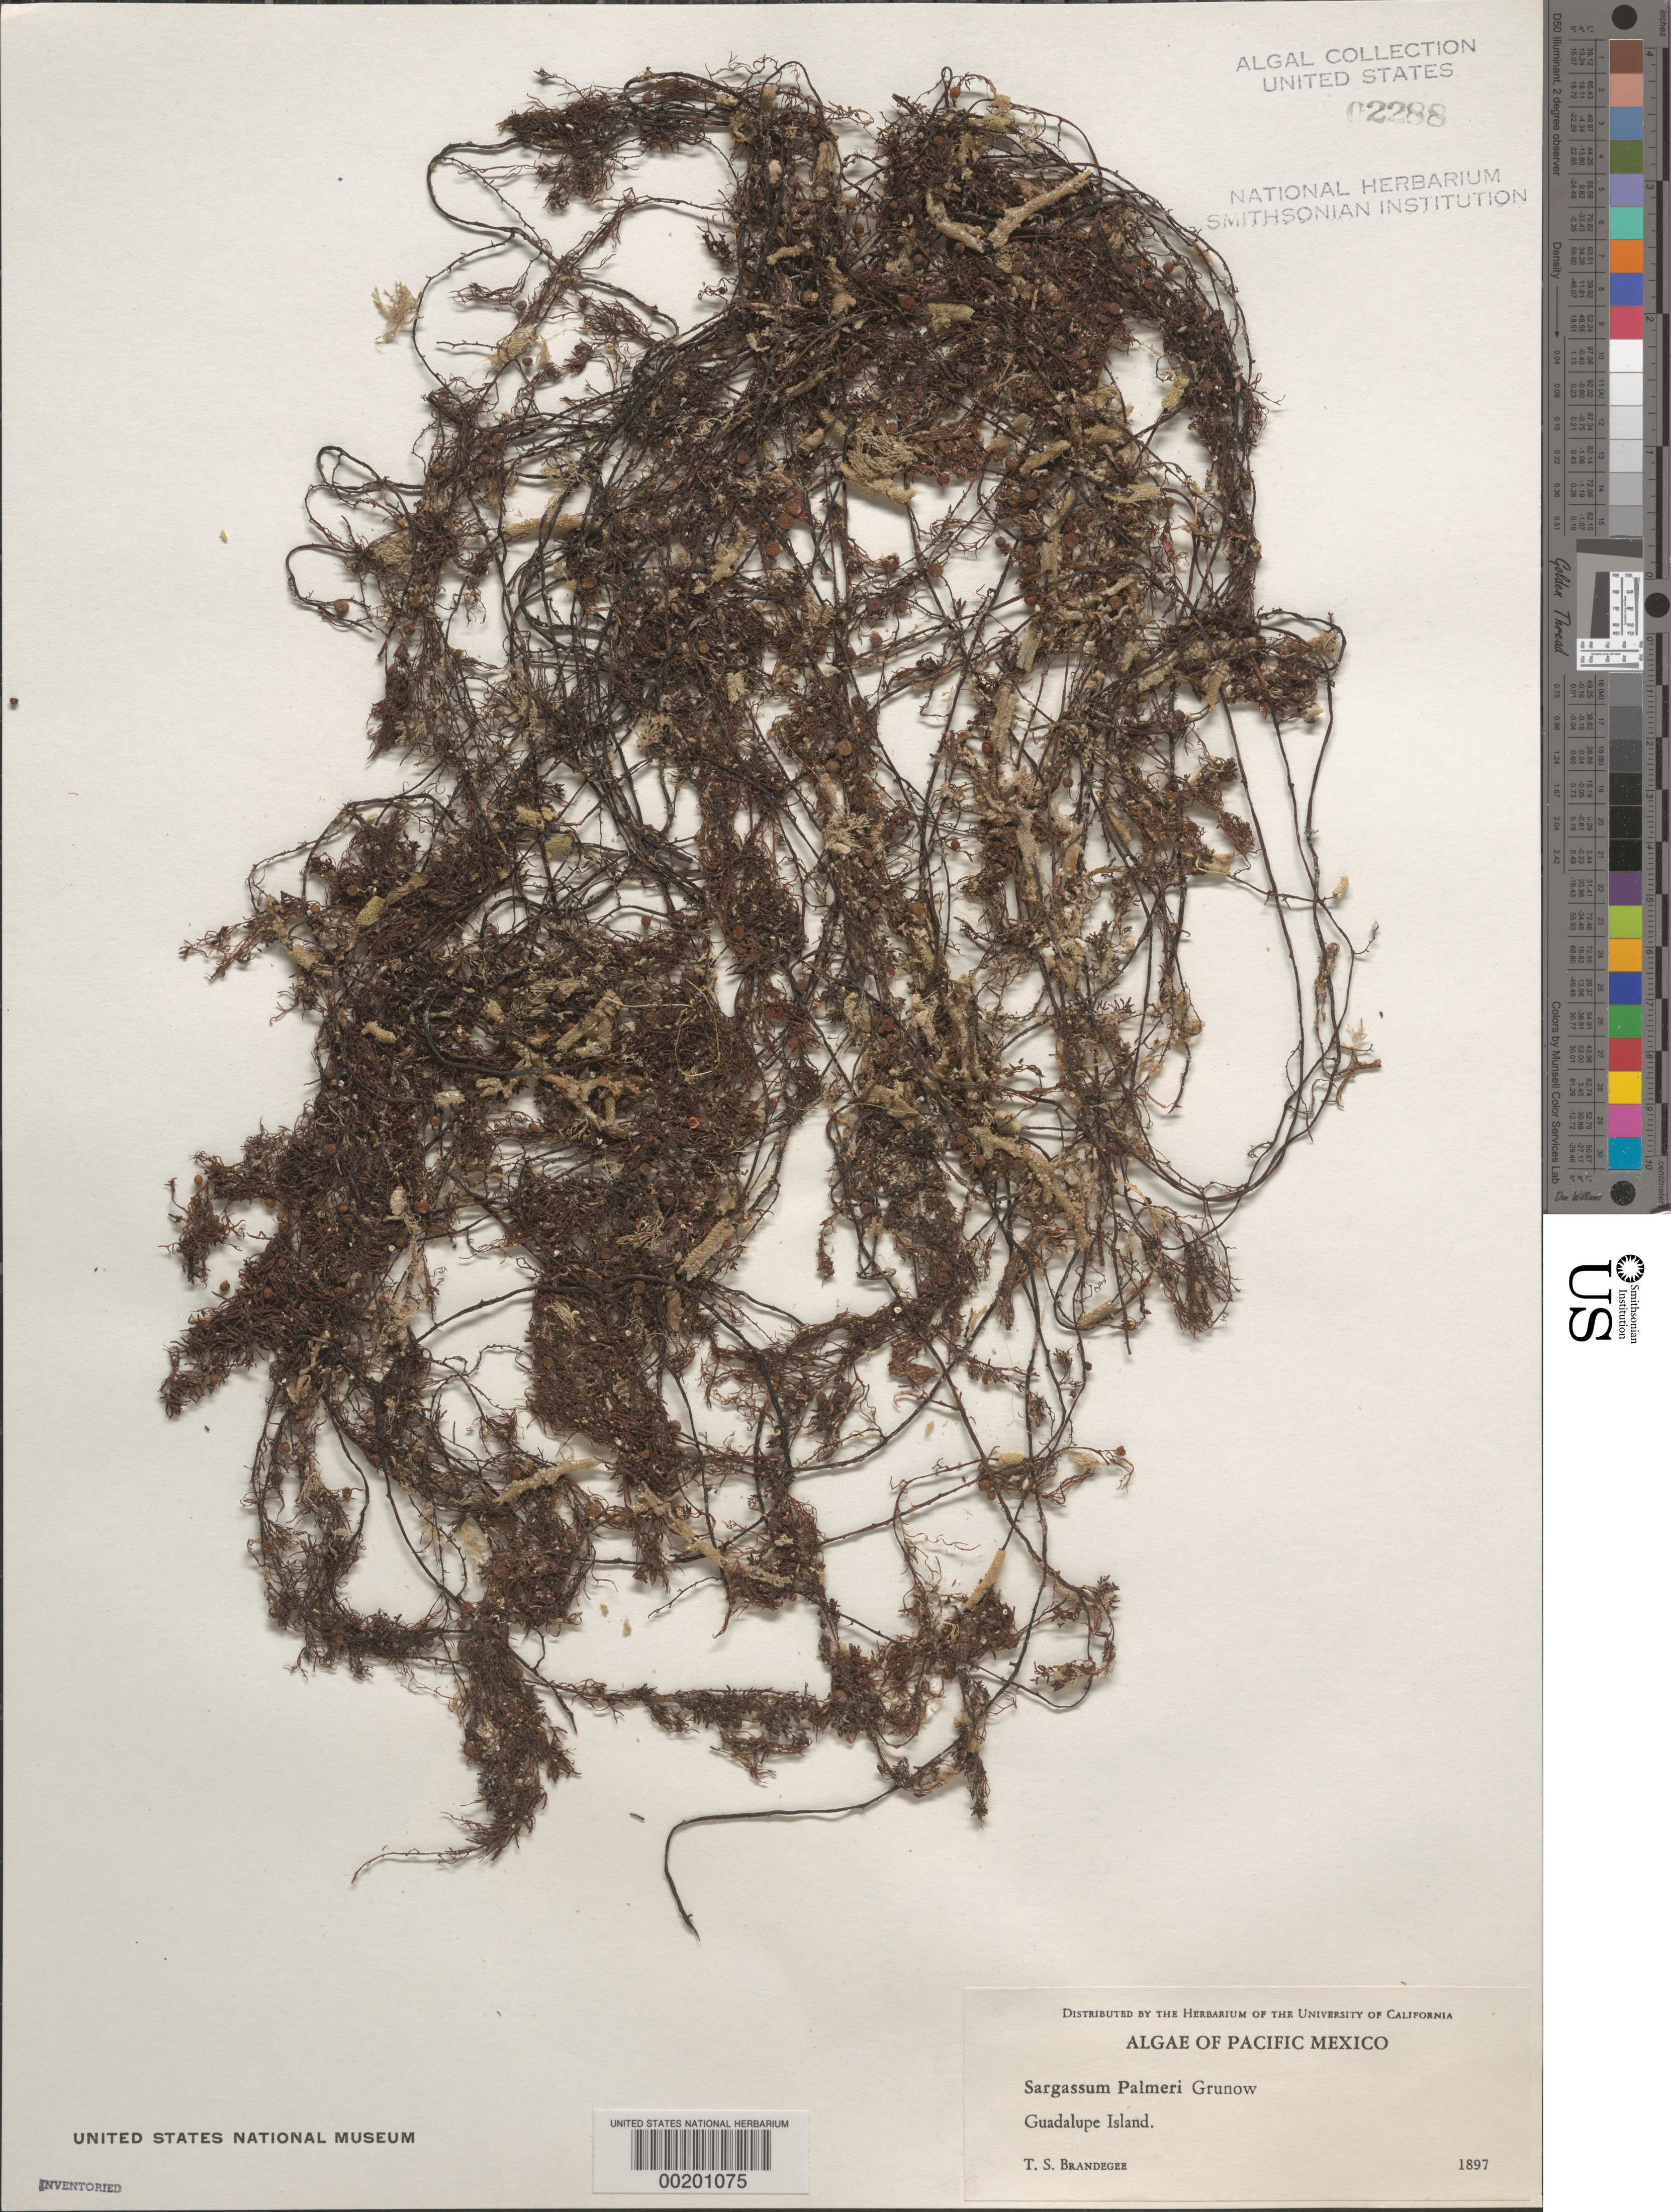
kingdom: Chromista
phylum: Ochrophyta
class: Phaeophyceae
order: Fucales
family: Sargassaceae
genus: Sargassum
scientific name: Sargassum palmeri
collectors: T. S. Brandegee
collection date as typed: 1897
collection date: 1897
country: Mexico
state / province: Baja California Norte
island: Isla Guadalupe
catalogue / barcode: US 2288